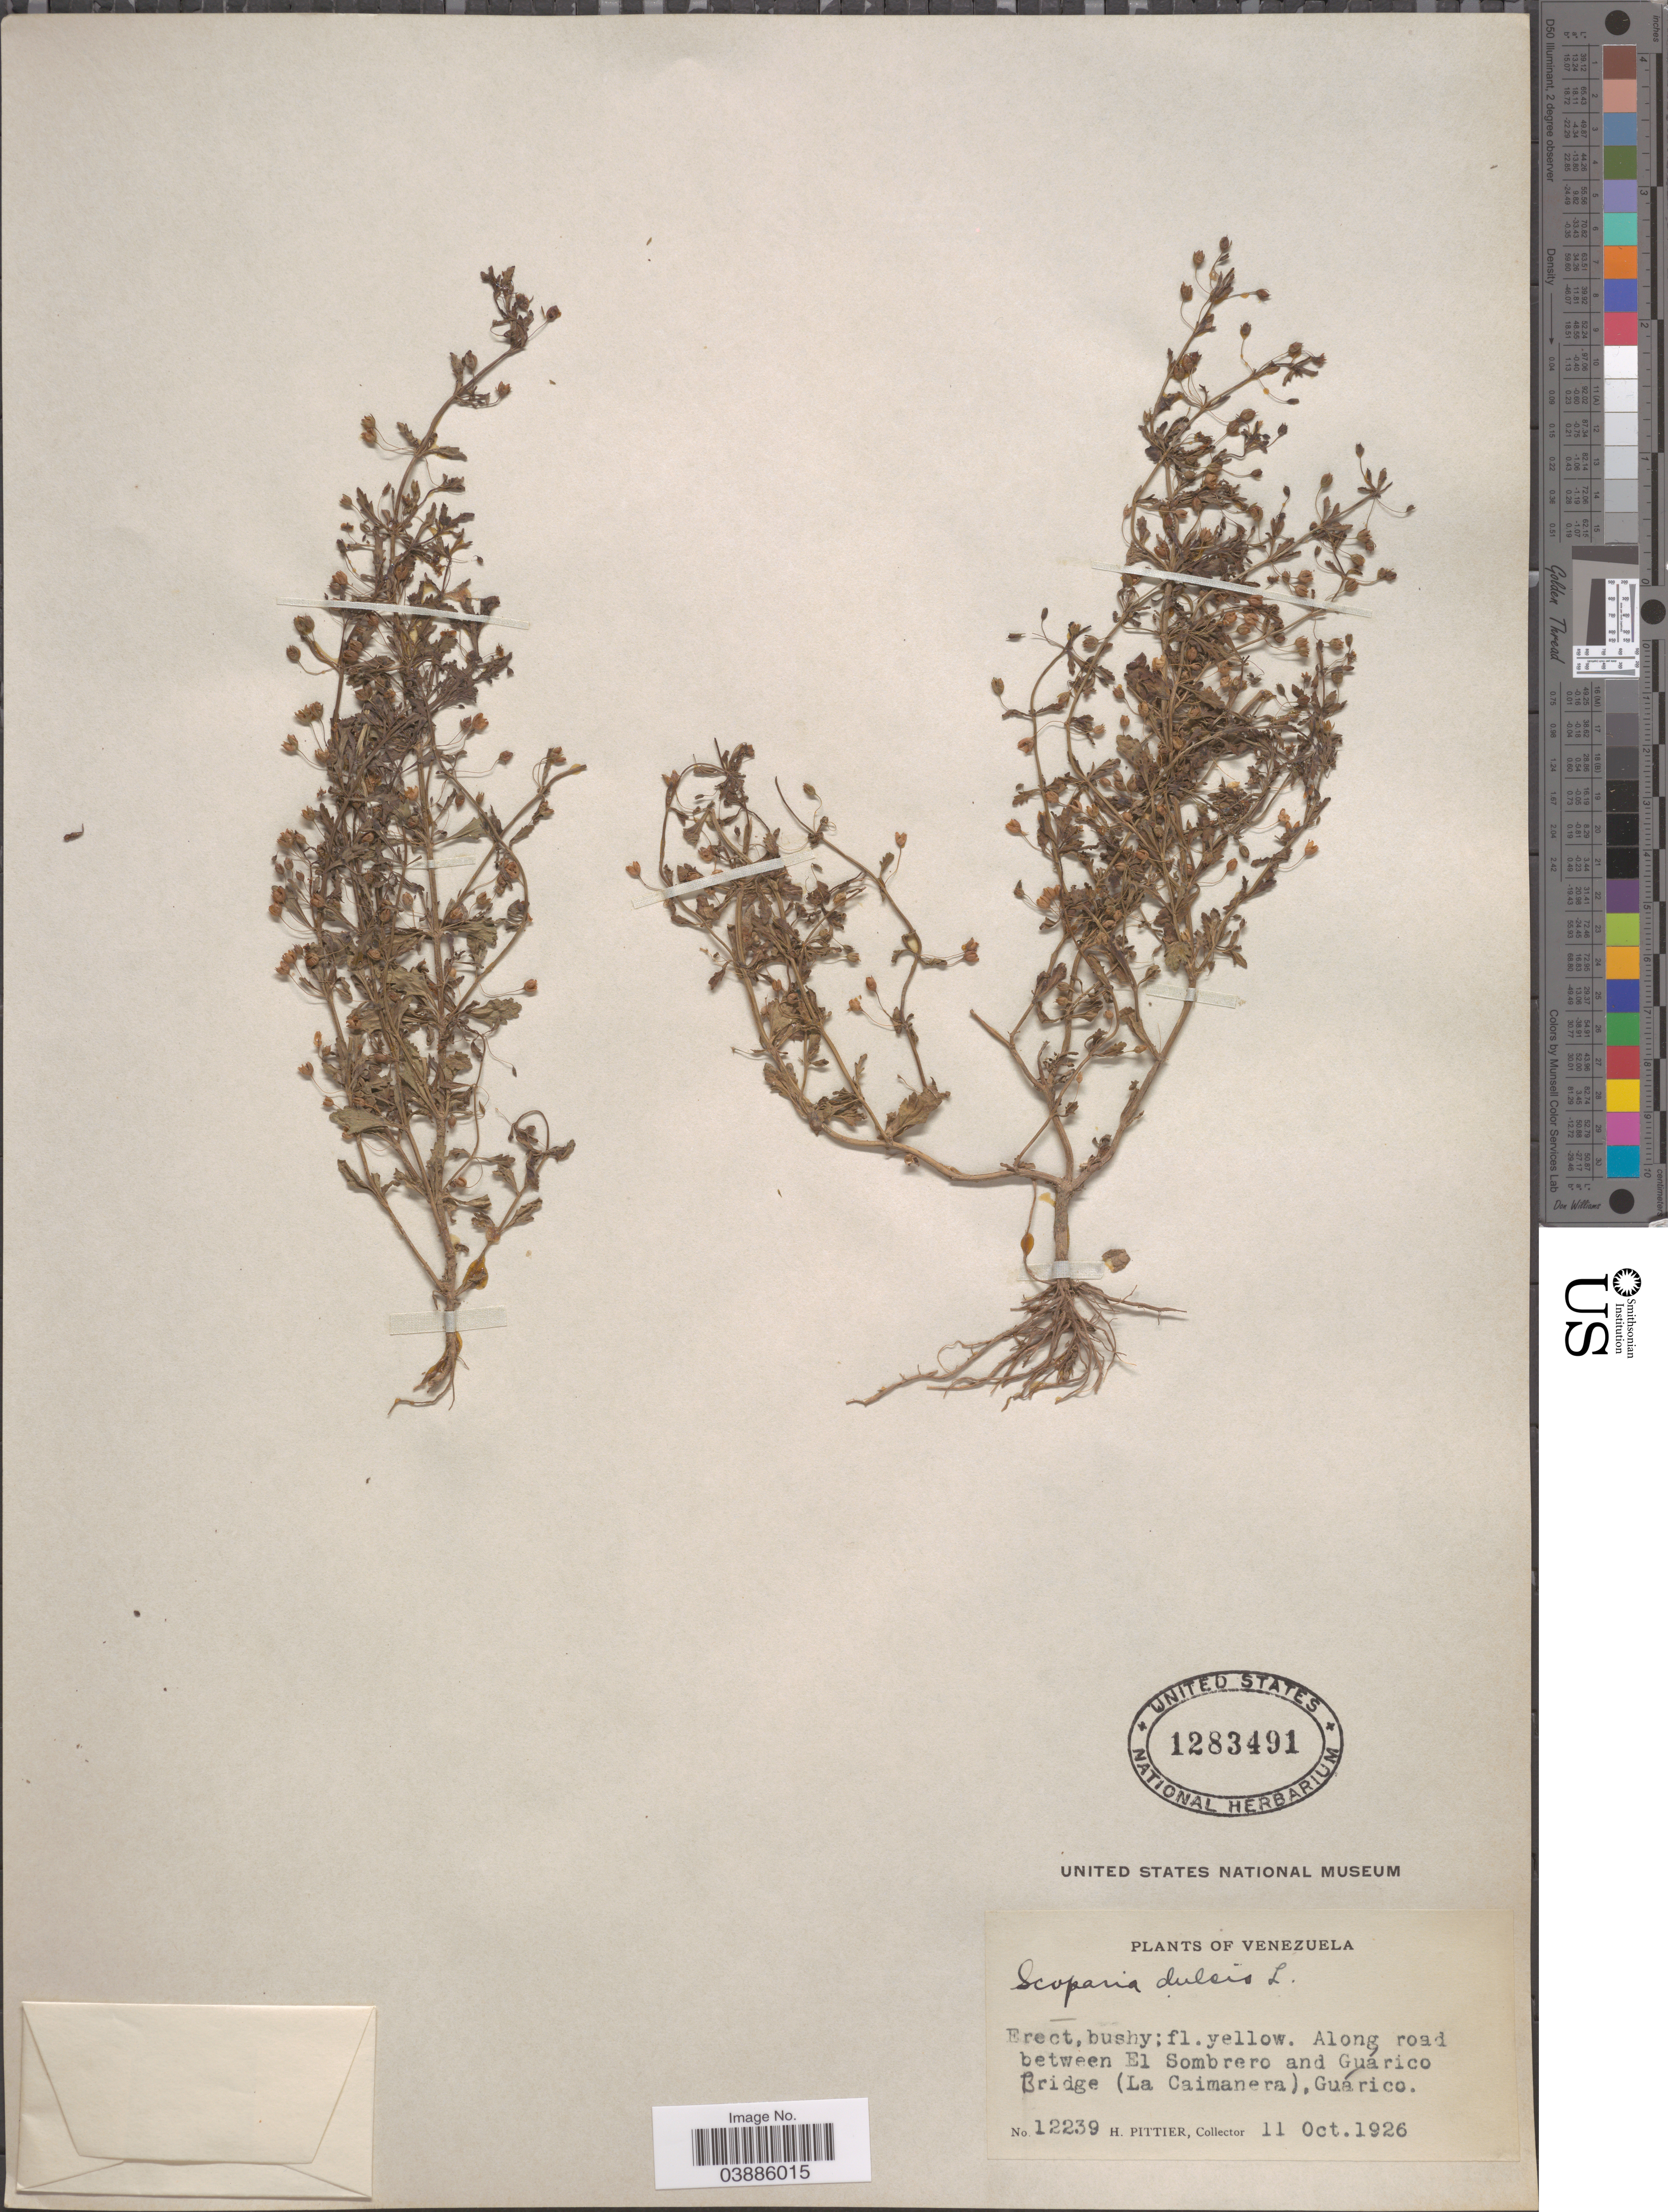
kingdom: Plantae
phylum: Tracheophyta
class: Magnoliopsida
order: Lamiales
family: Plantaginaceae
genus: Scoparia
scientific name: Scoparia dulcis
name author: L.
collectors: H. F. Pittier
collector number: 12239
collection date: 1926-10-11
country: Venezuela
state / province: Guarico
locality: Along road between El Sombrero and Guárico Bridge (La Caimanera), Guárico.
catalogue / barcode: US 1283491